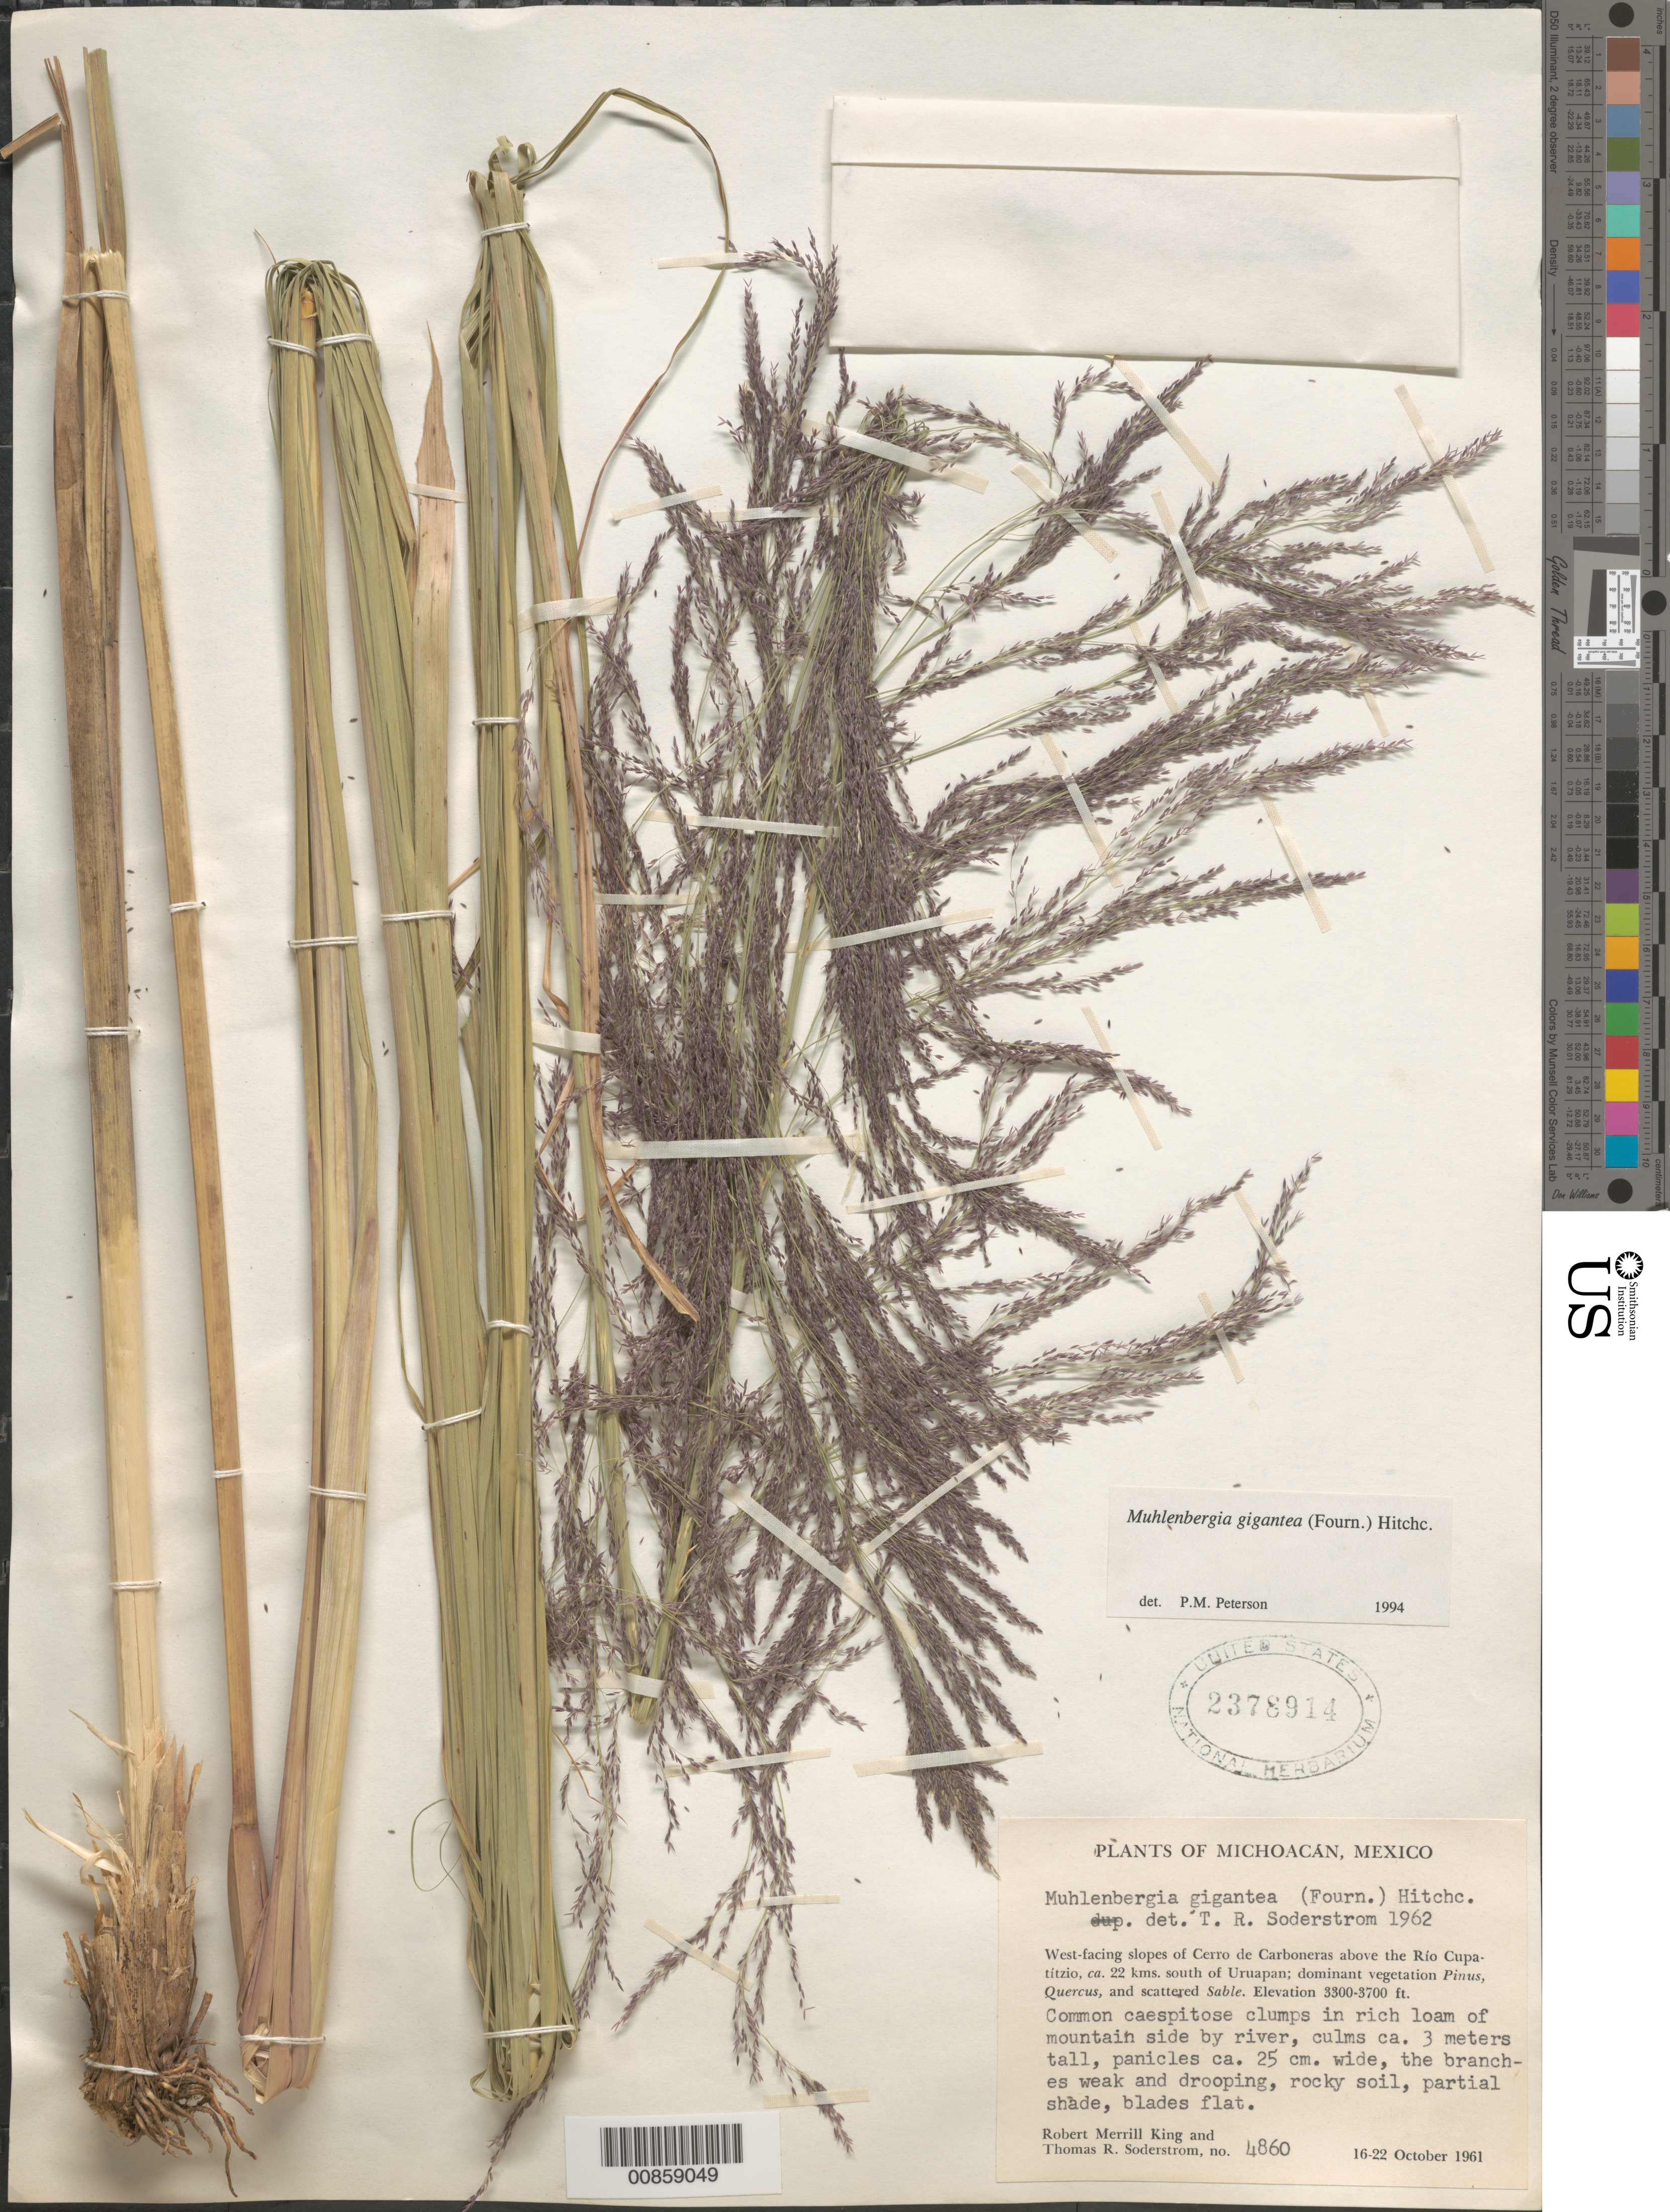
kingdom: Plantae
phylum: Tracheophyta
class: Liliopsida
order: Poales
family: Poaceae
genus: Muhlenbergia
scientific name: Muhlenbergia gigantea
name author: (E. Fourn.) Hitchc.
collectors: R. M. King & T. R. Soderstrom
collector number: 4860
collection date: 1961-10-16/1961-10-22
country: Mexico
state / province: Michoacán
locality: West-facing slopes of Cerro de Carboneras above the Río Cupatitzio, ca. 22 kms. south of Uruapan.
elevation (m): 1006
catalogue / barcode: US 2378914